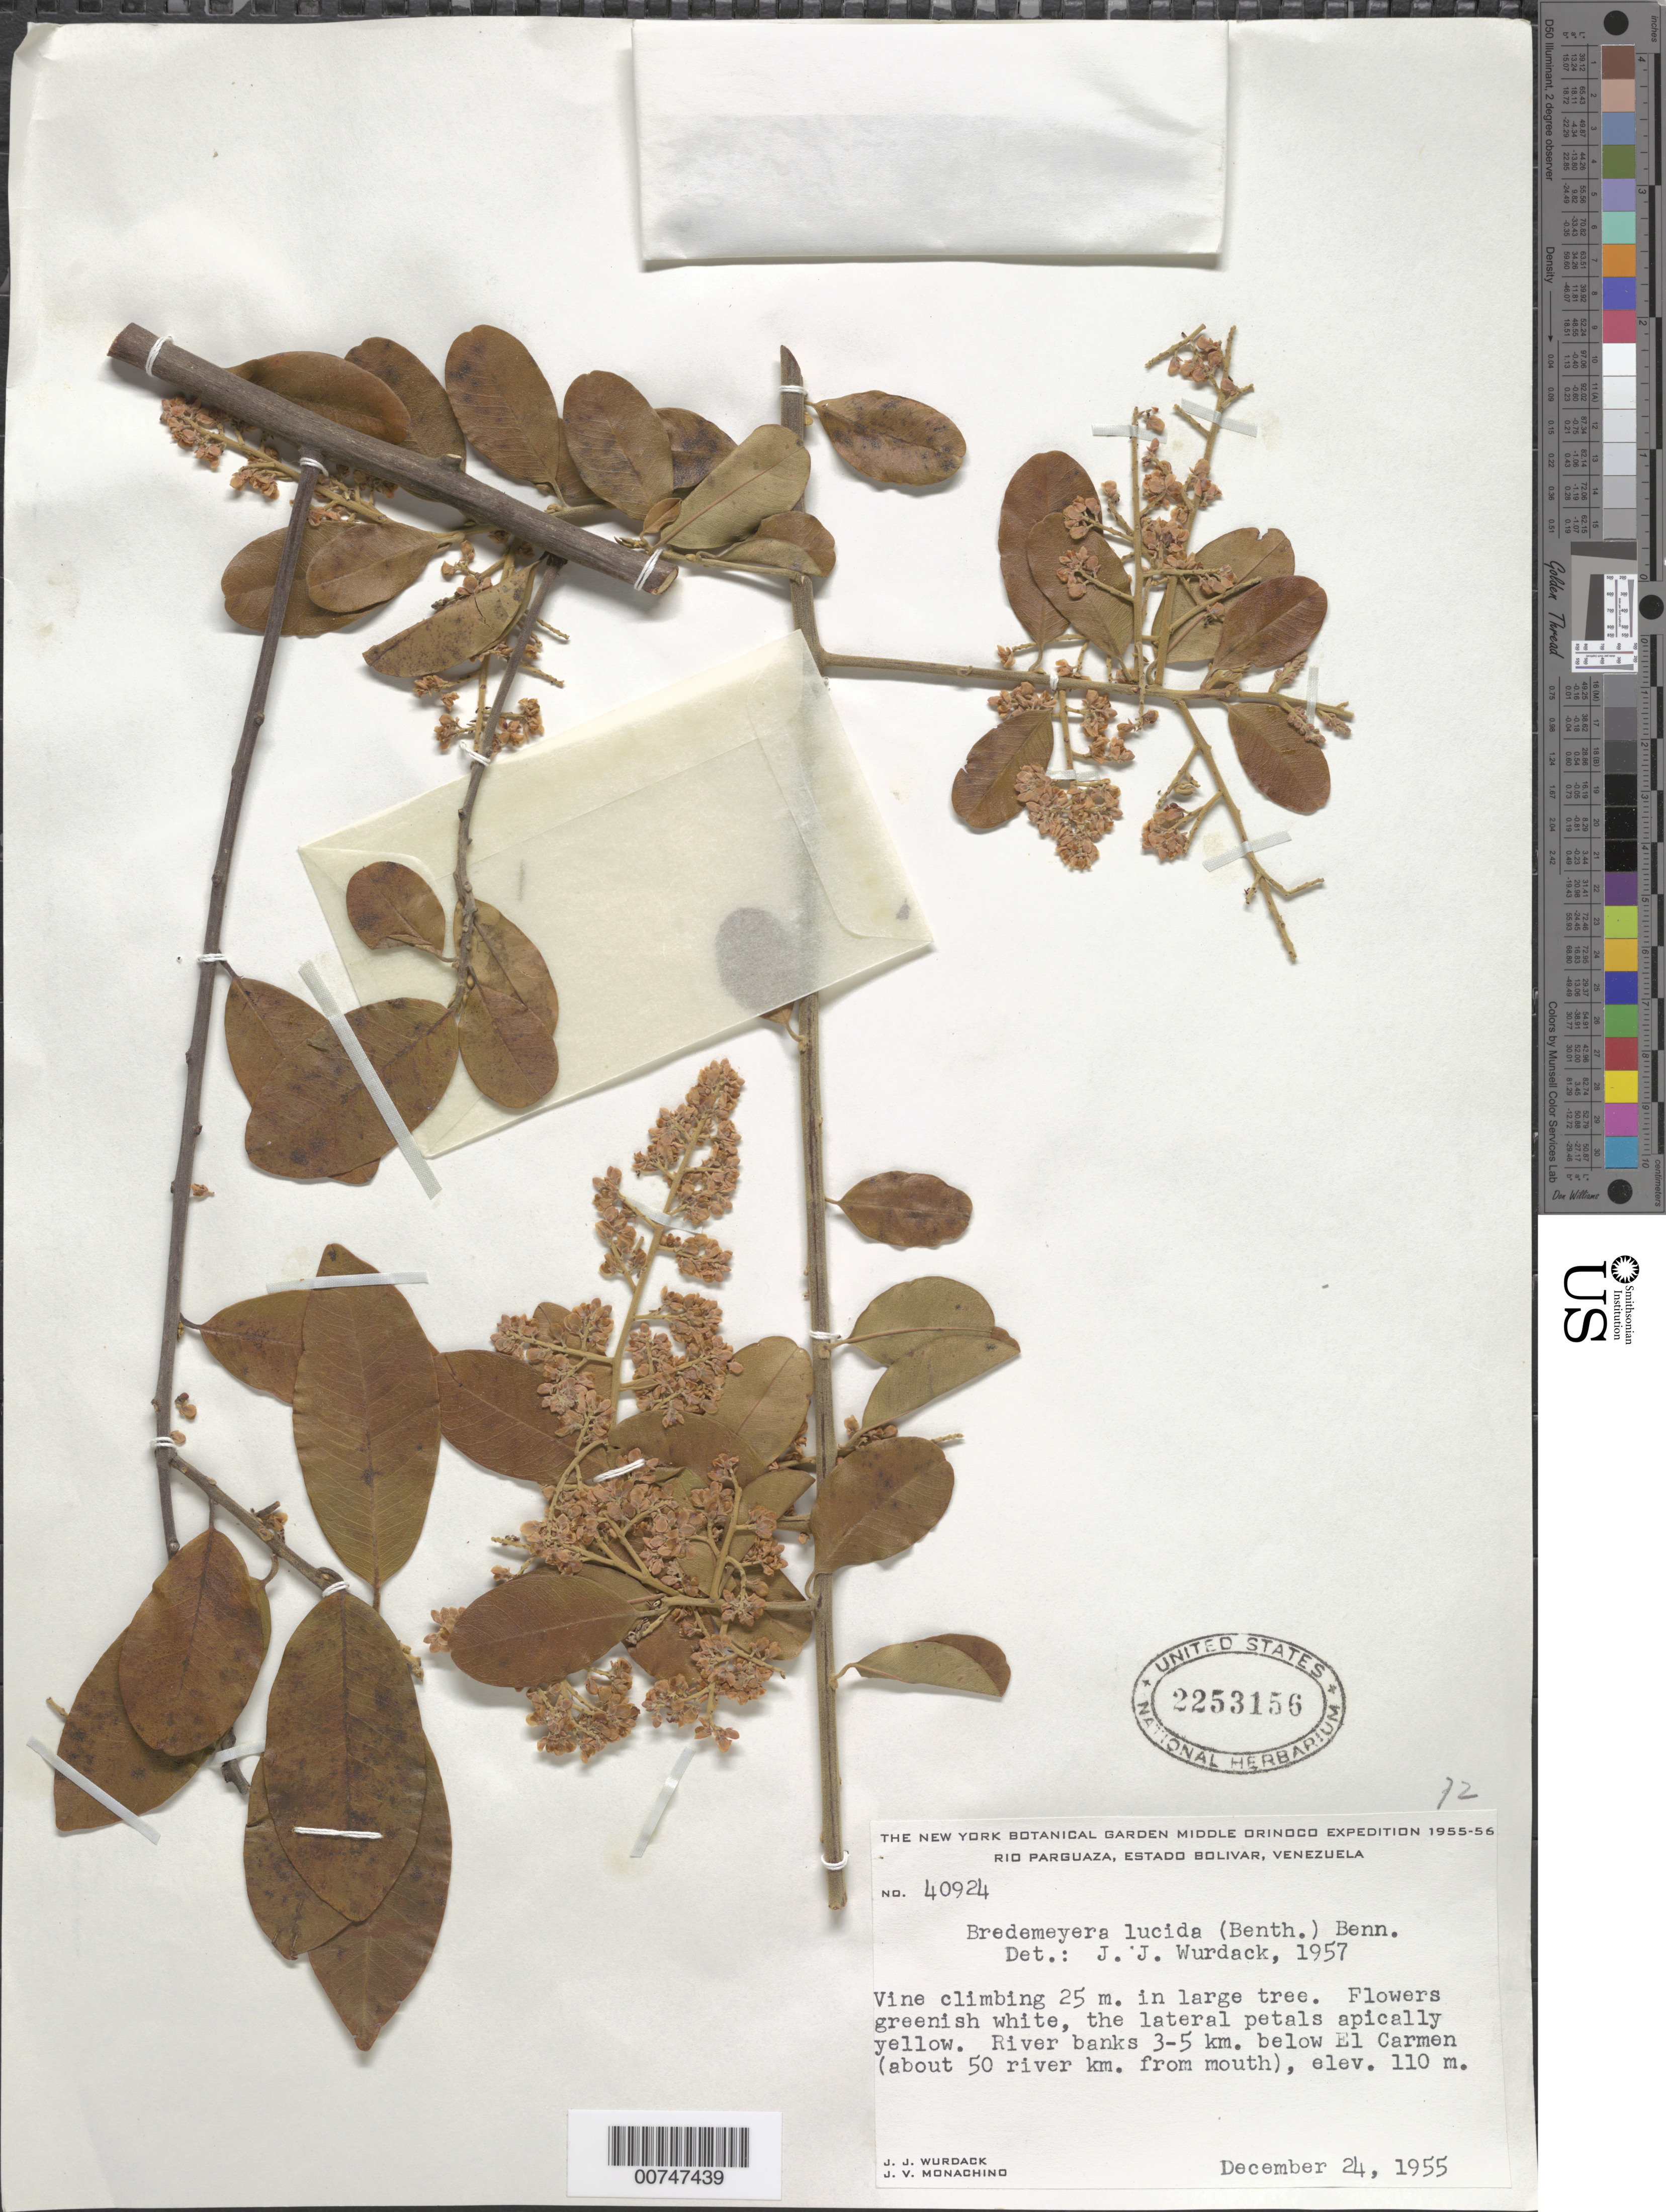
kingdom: Plantae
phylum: Tracheophyta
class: Magnoliopsida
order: Fabales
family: Polygalaceae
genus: Bredemeyera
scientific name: Bredemeyera lucida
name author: (Benth.) Klotzsch ex Hassk.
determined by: Wurdack, John J., (US), US (UNITED STATES)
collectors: J. J. Wurdack & J. V. Monachino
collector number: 40924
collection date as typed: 24-Dec-55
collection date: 1955-12-24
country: Venezuela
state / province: Bolívar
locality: El Carmen, 3-5 km below (50 km above mouth); Río Parguaza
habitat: Banks of river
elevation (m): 110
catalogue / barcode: US 2253156